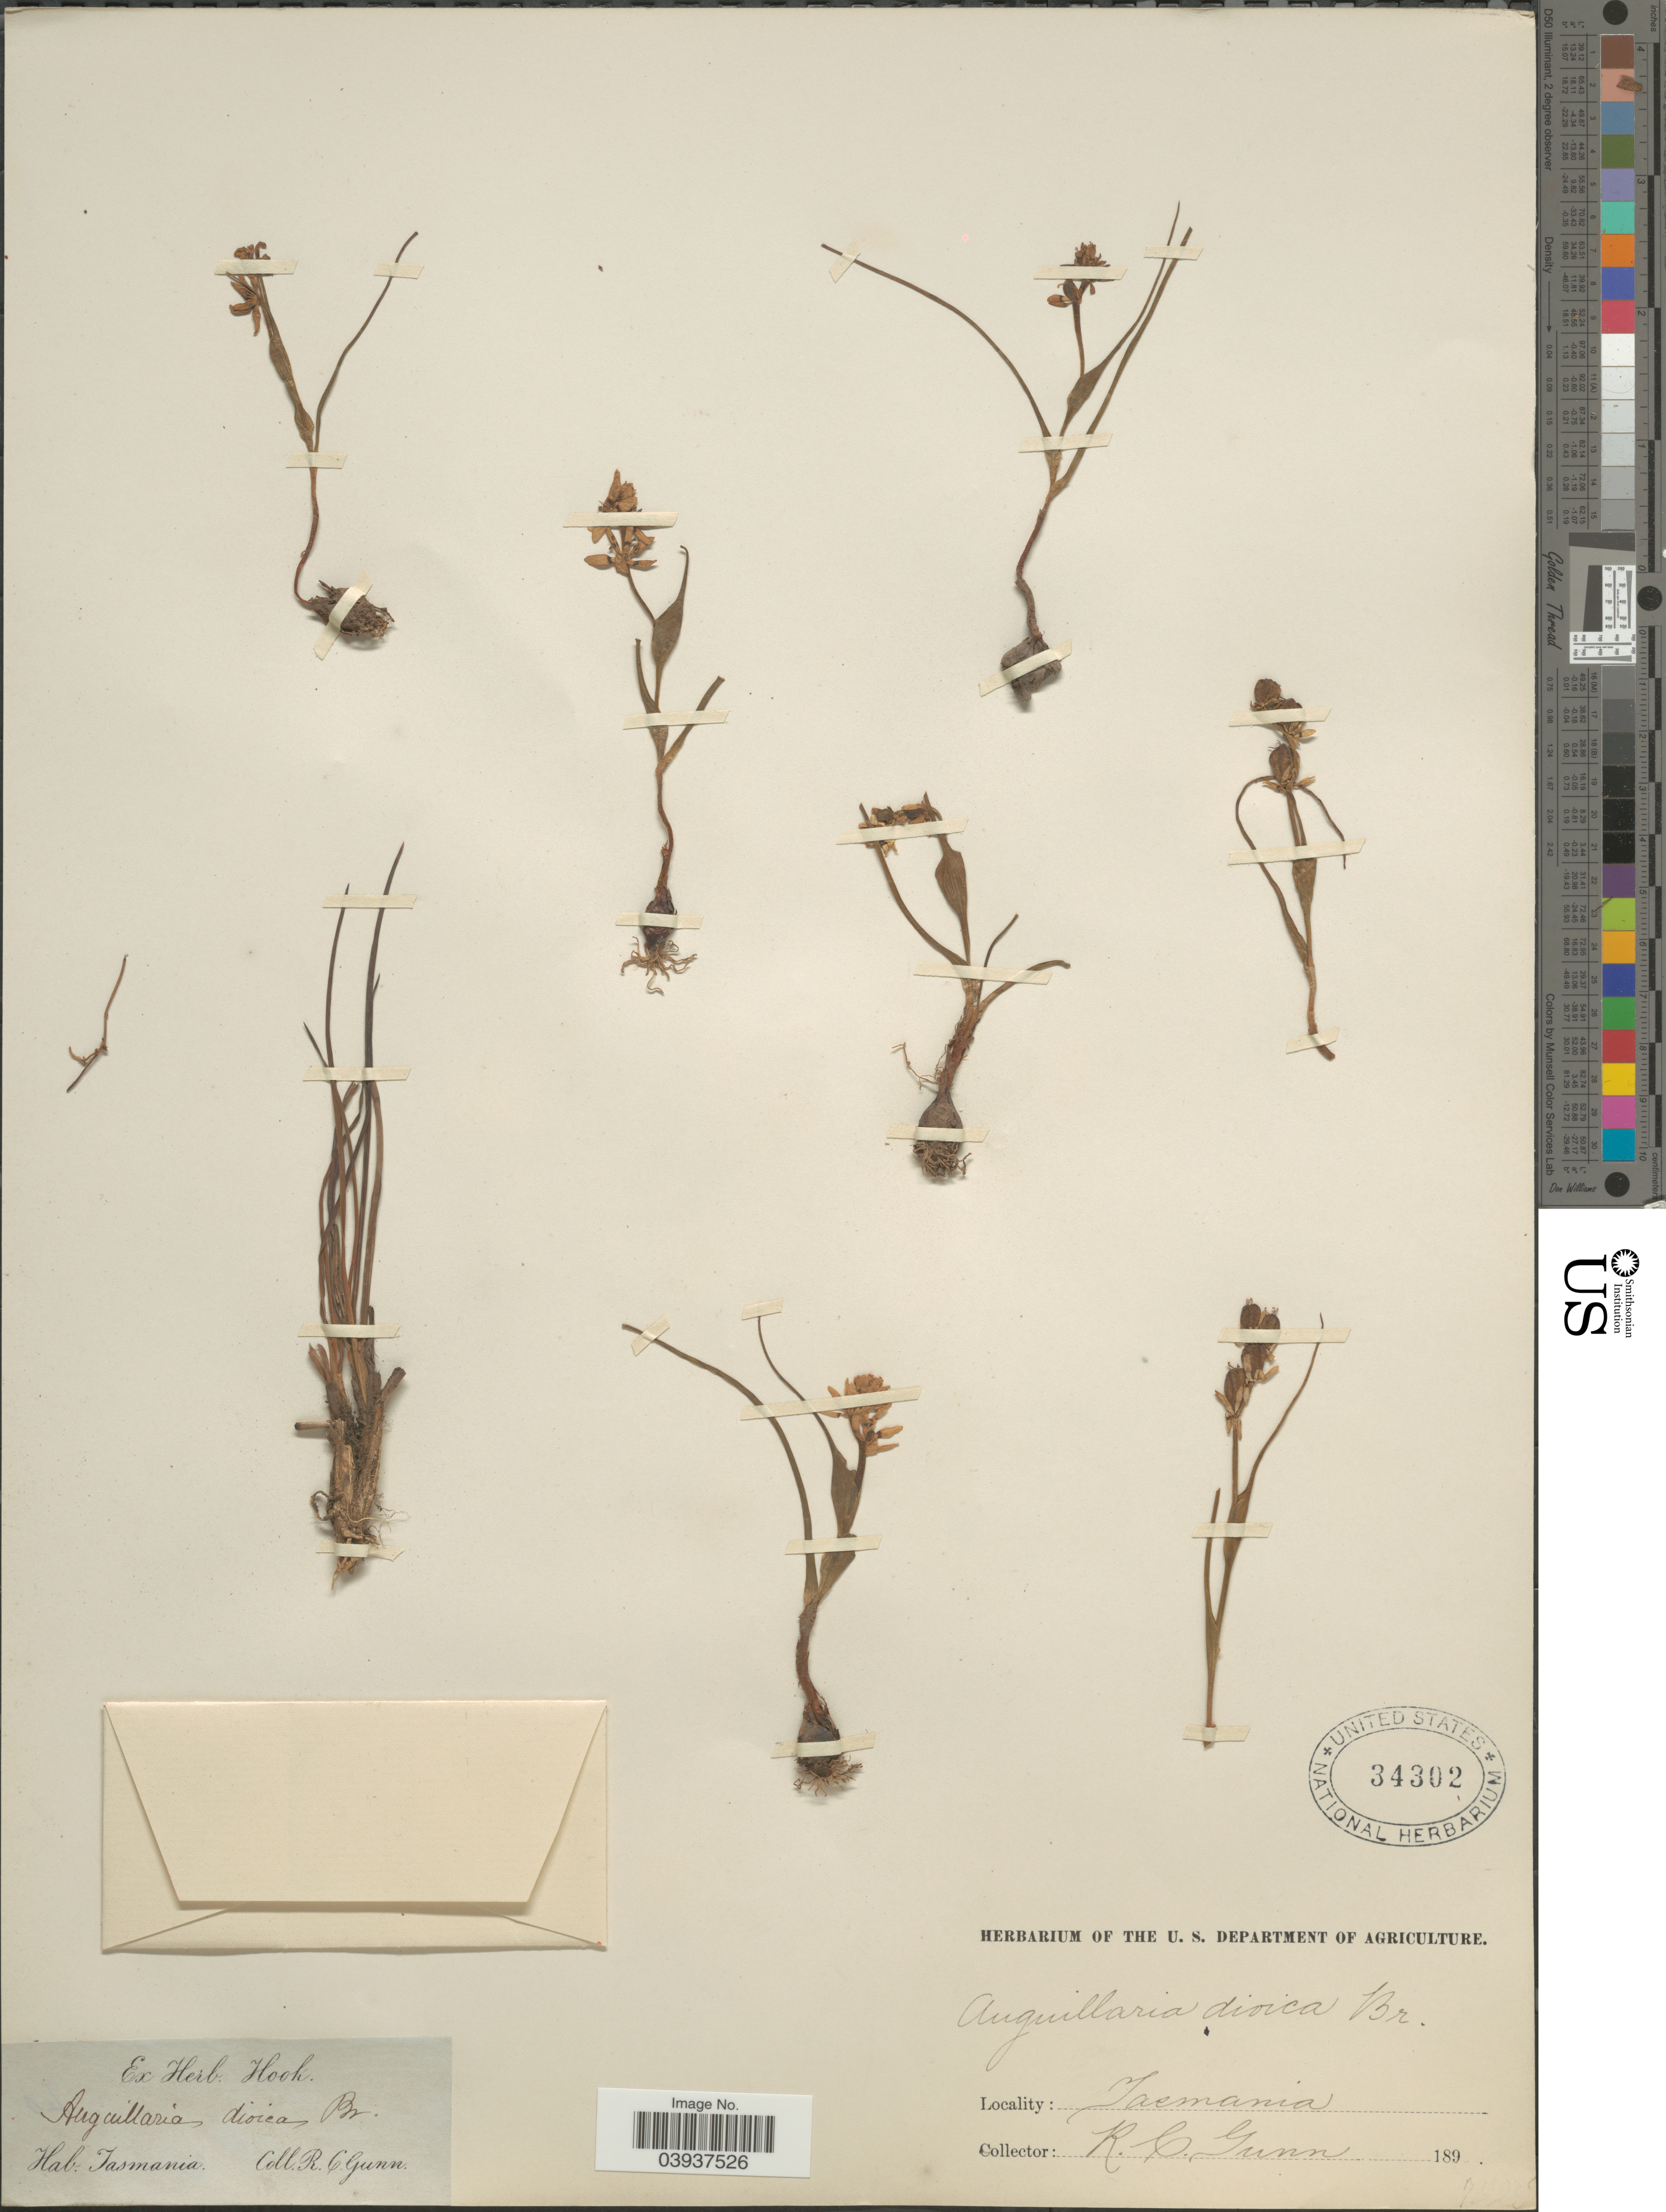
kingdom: Plantae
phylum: Tracheophyta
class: Liliopsida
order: Liliales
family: Colchicaceae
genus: Wurmbea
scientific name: Wurmbea dioica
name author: (R. Br.) F. Muell.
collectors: R. Gunn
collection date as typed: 189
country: Australia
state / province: Tasmania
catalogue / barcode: US 34302